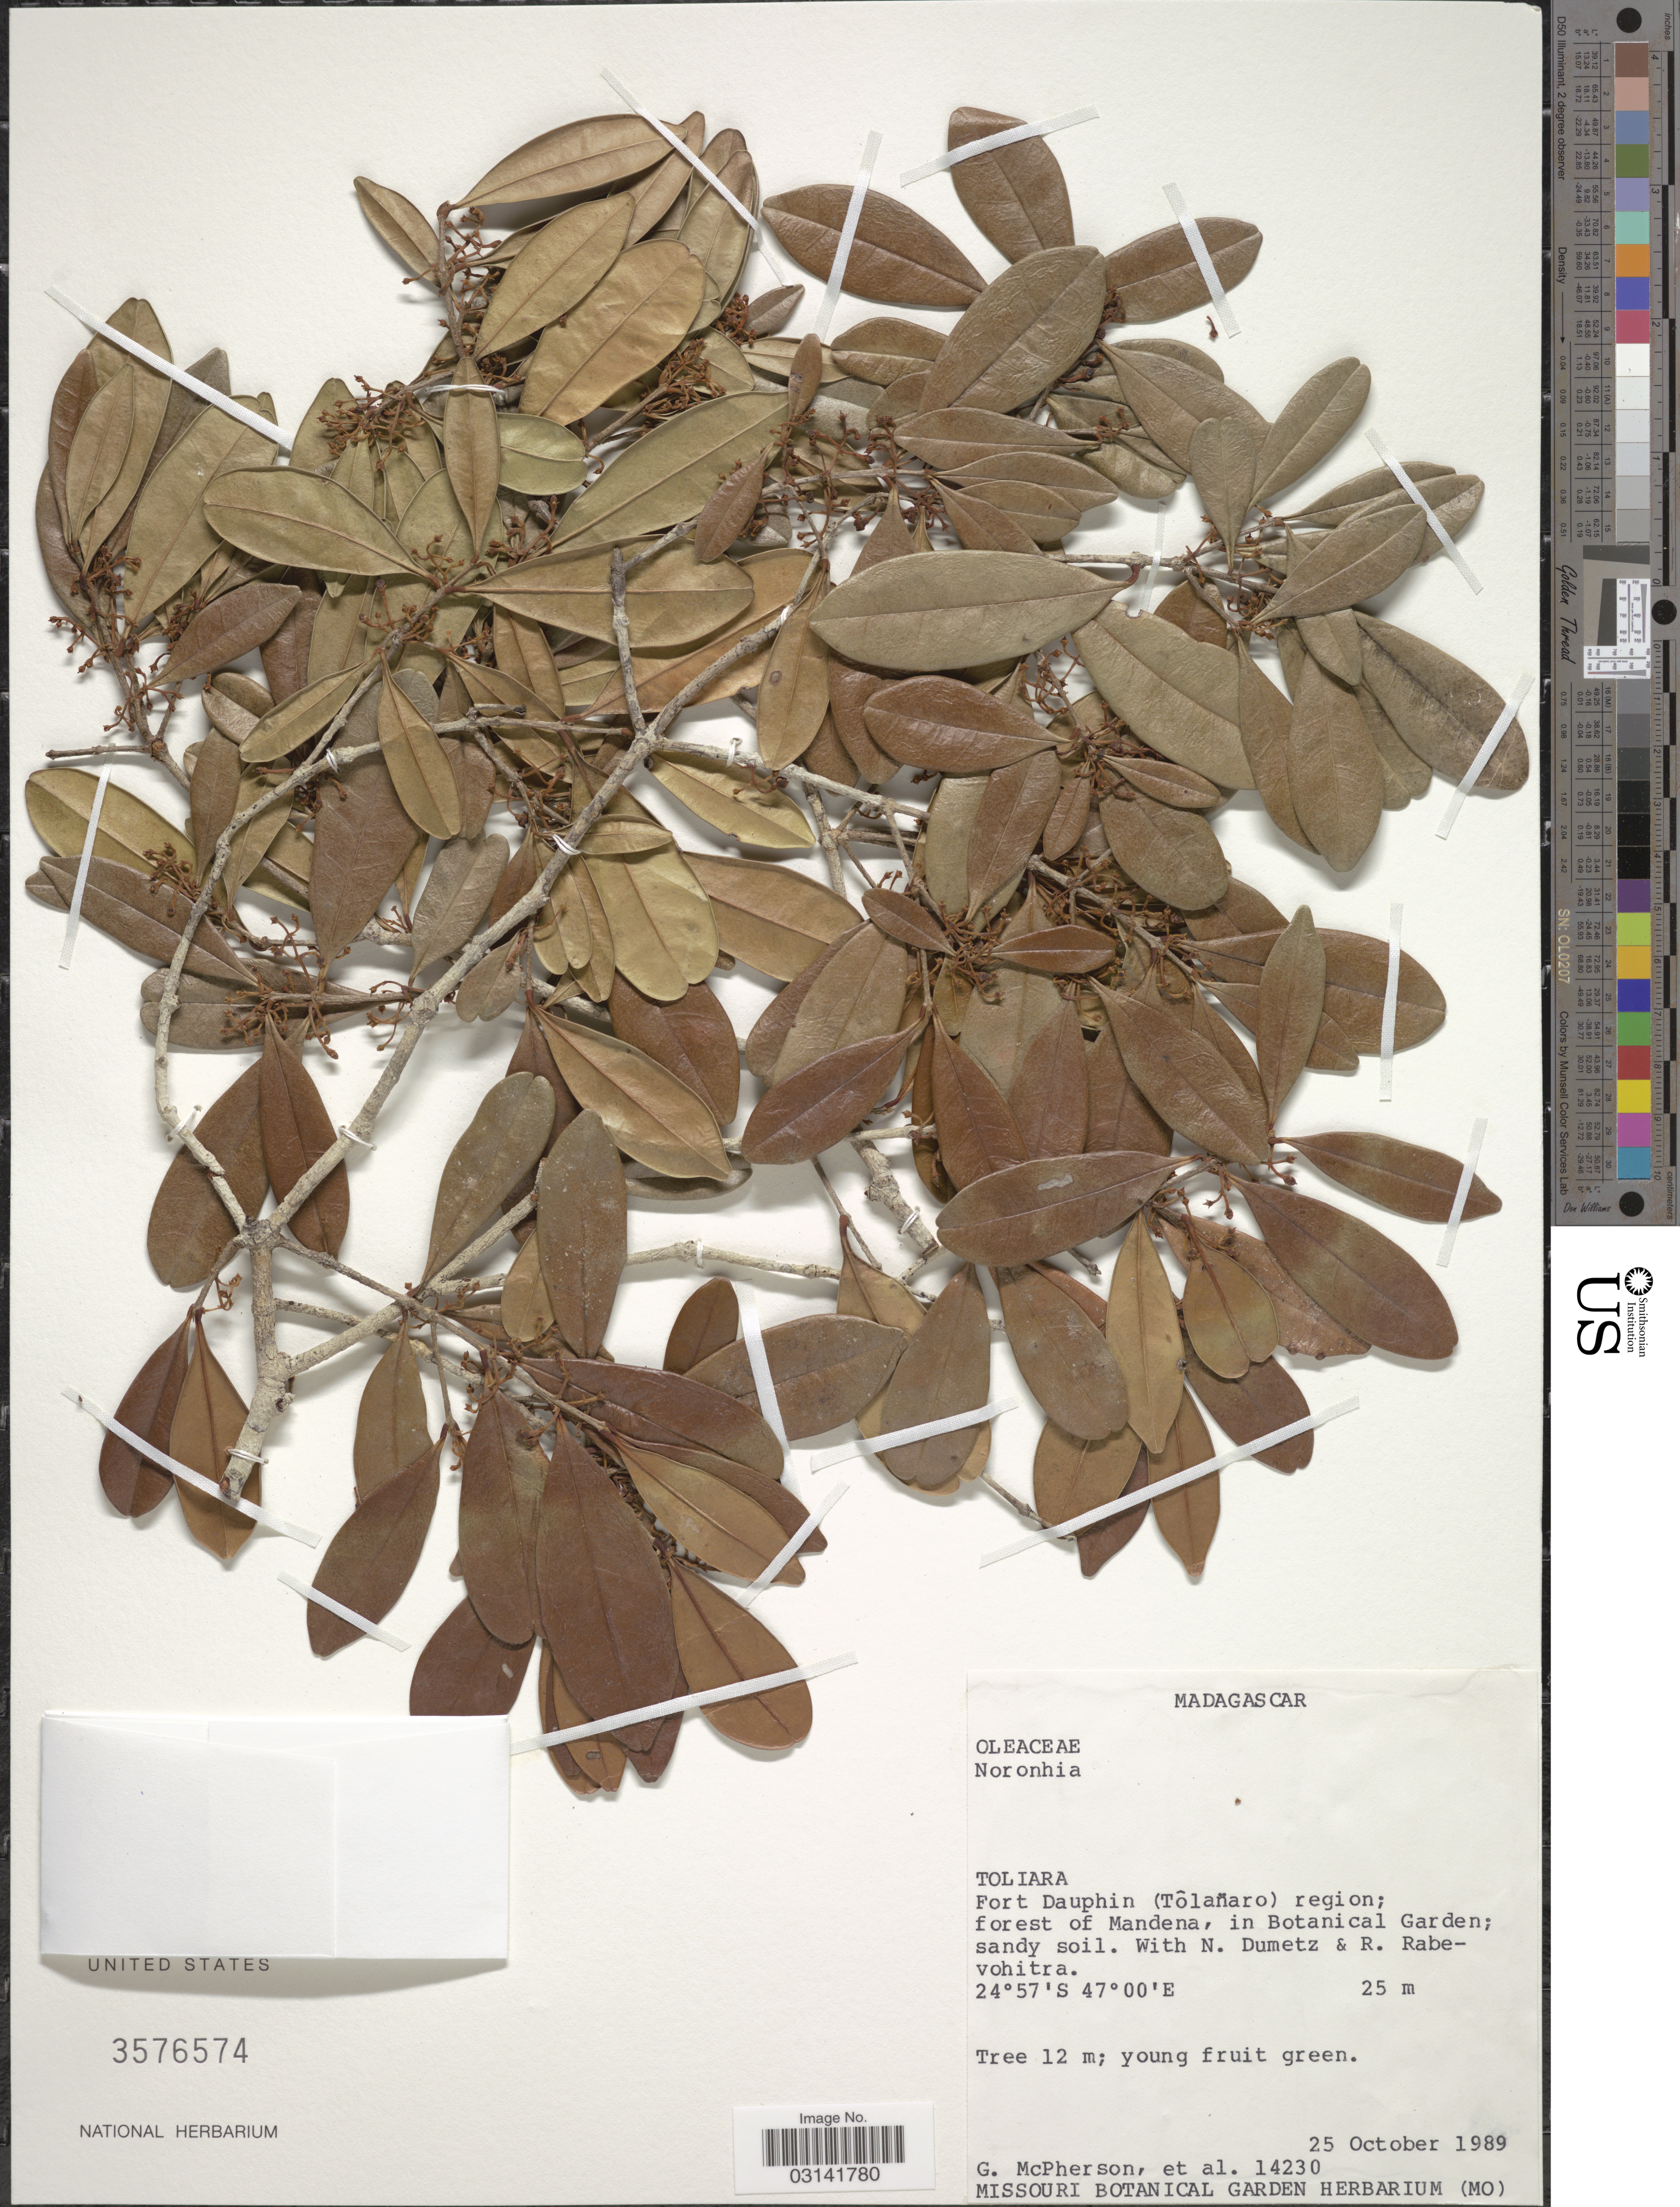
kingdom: Plantae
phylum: Tracheophyta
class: Magnoliopsida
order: Lamiales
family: Oleaceae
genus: Noronhia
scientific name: Noronhia sp.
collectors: G. McPherson, N. Dumetz & R. Rabevohitra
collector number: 14230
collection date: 1989-10-25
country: Madagascar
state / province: Anosy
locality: Fort Dauphin (Tôlanaro) region; forest of Mandena, in Botanical Garden.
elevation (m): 25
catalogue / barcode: US 3576574